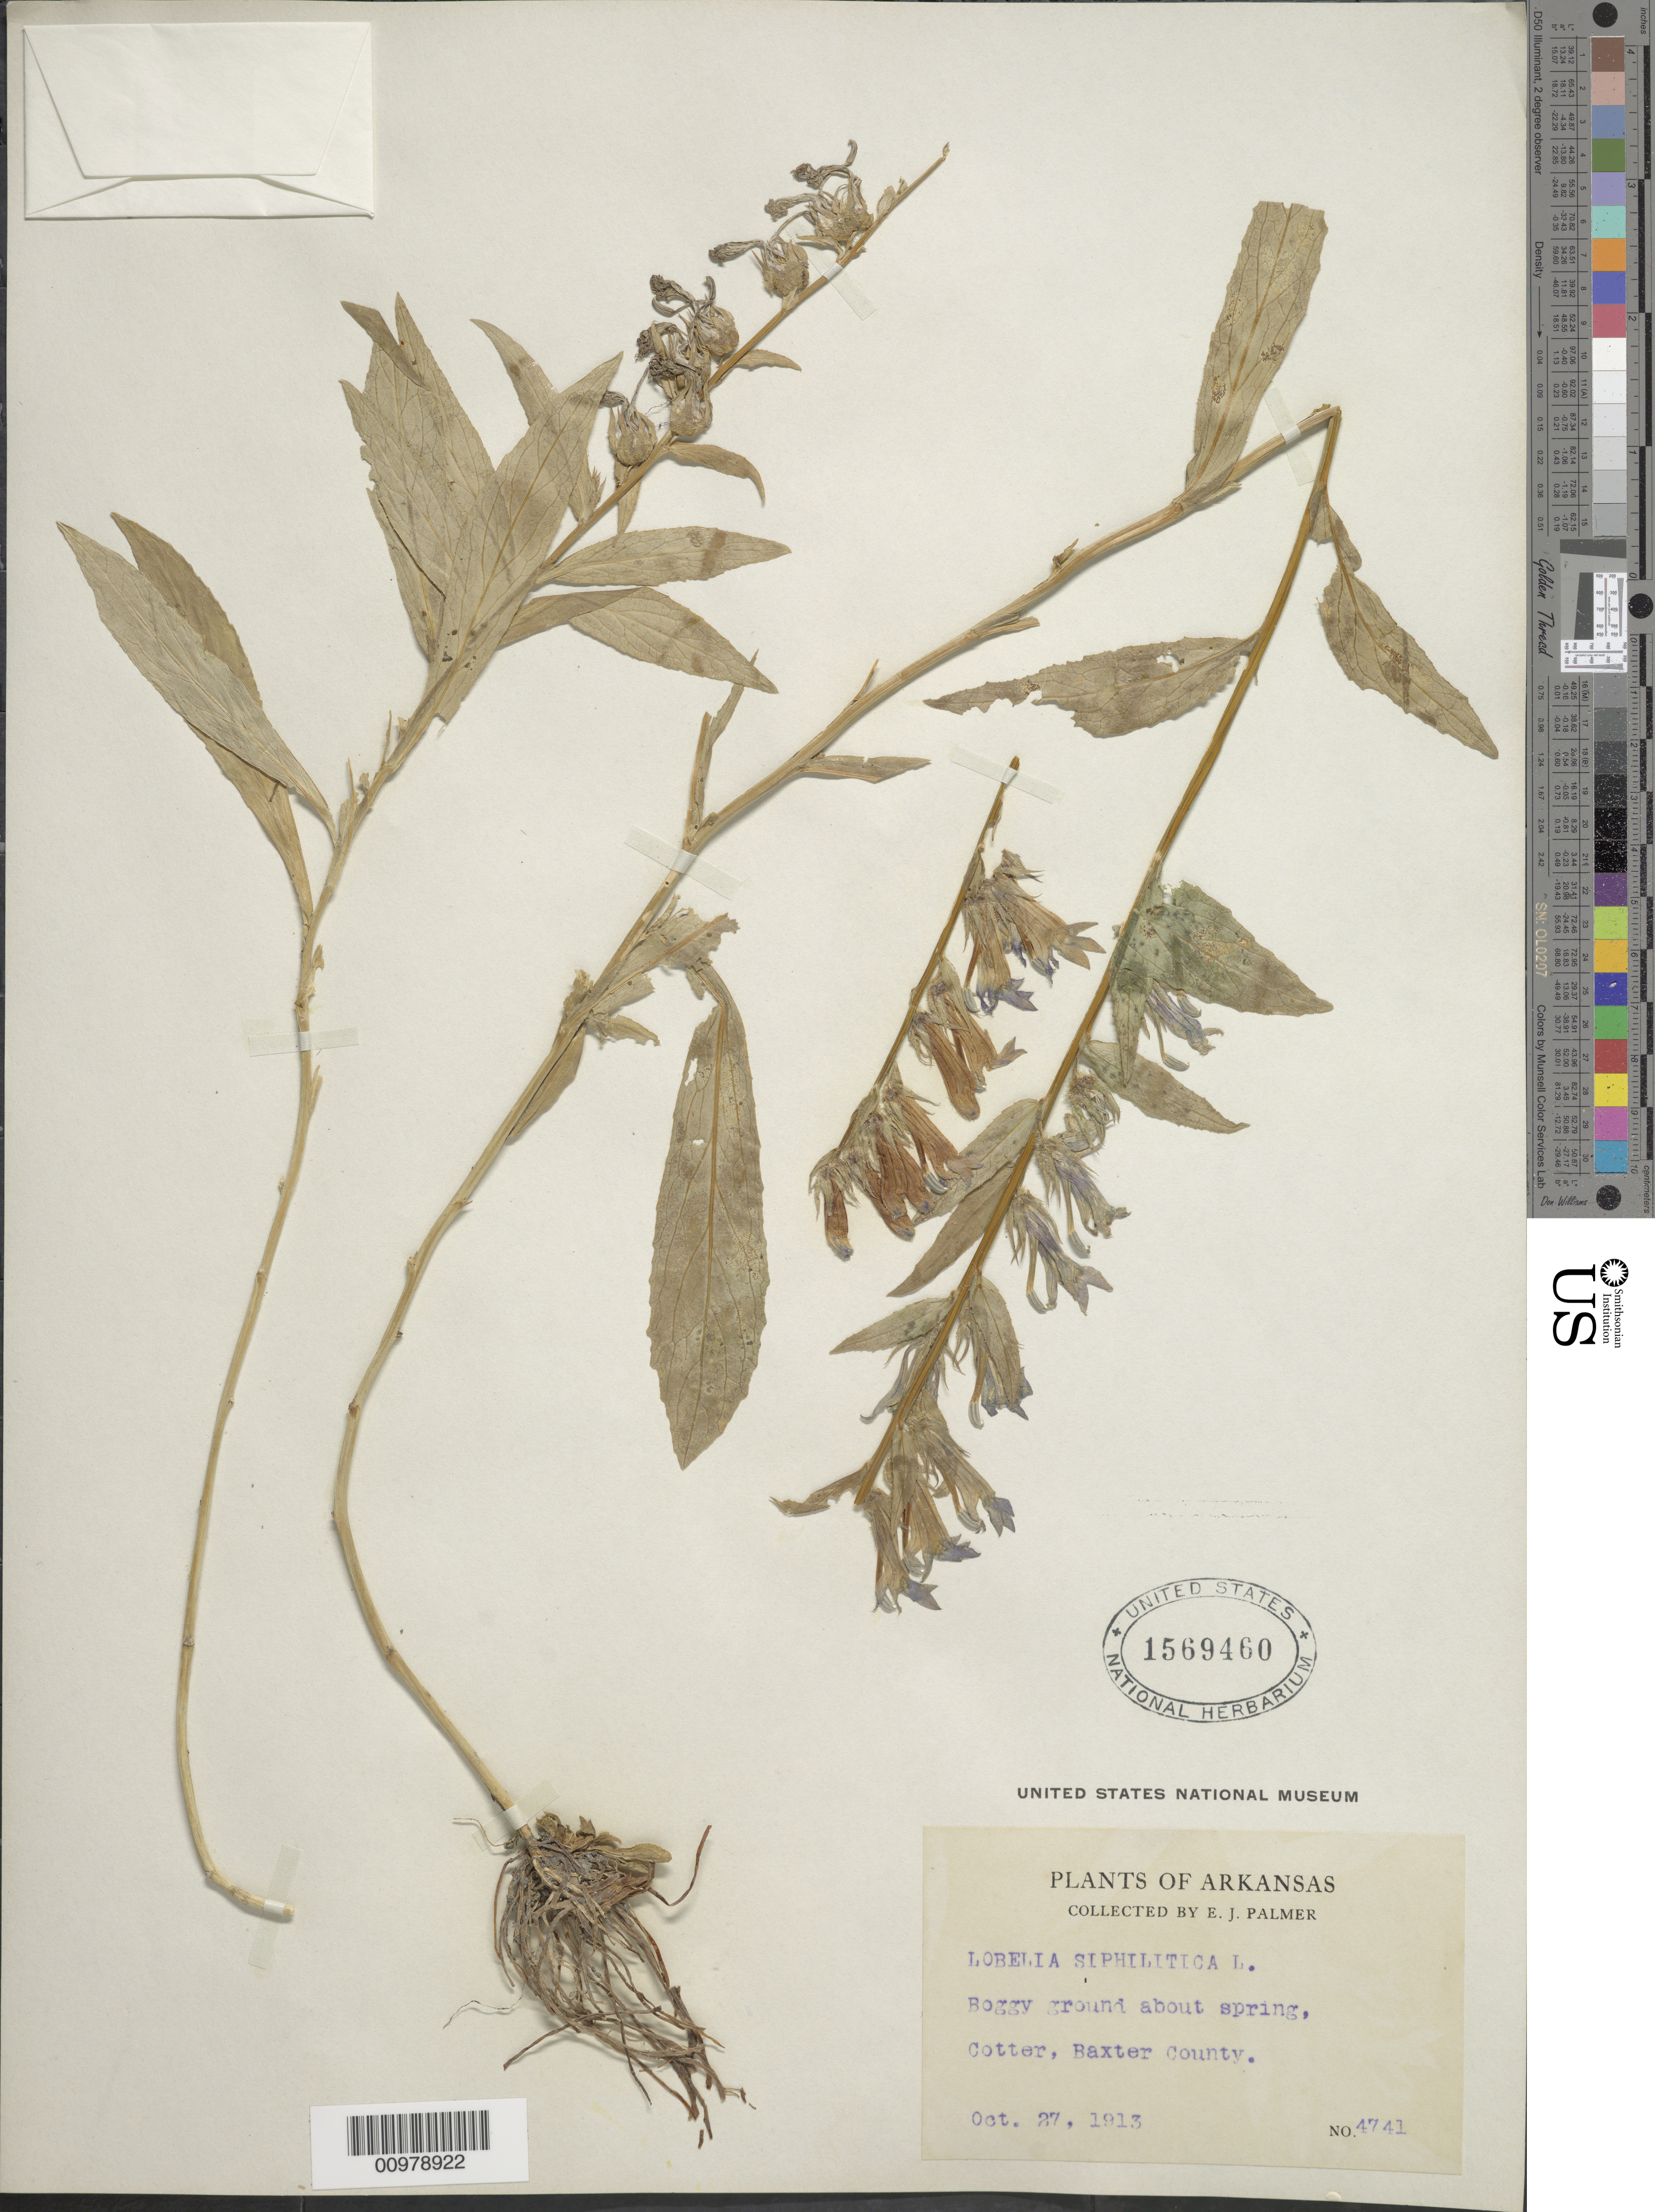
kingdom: Plantae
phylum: Tracheophyta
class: Magnoliopsida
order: Asterales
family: Campanulaceae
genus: Lobelia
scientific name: Lobelia siphilitica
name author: L.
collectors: E. J. Palmer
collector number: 4741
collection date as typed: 27 Oct 1913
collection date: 1913-10-27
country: United States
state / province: Arkansas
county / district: Baxter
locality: Cotter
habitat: boggy ground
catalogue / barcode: US 1569460